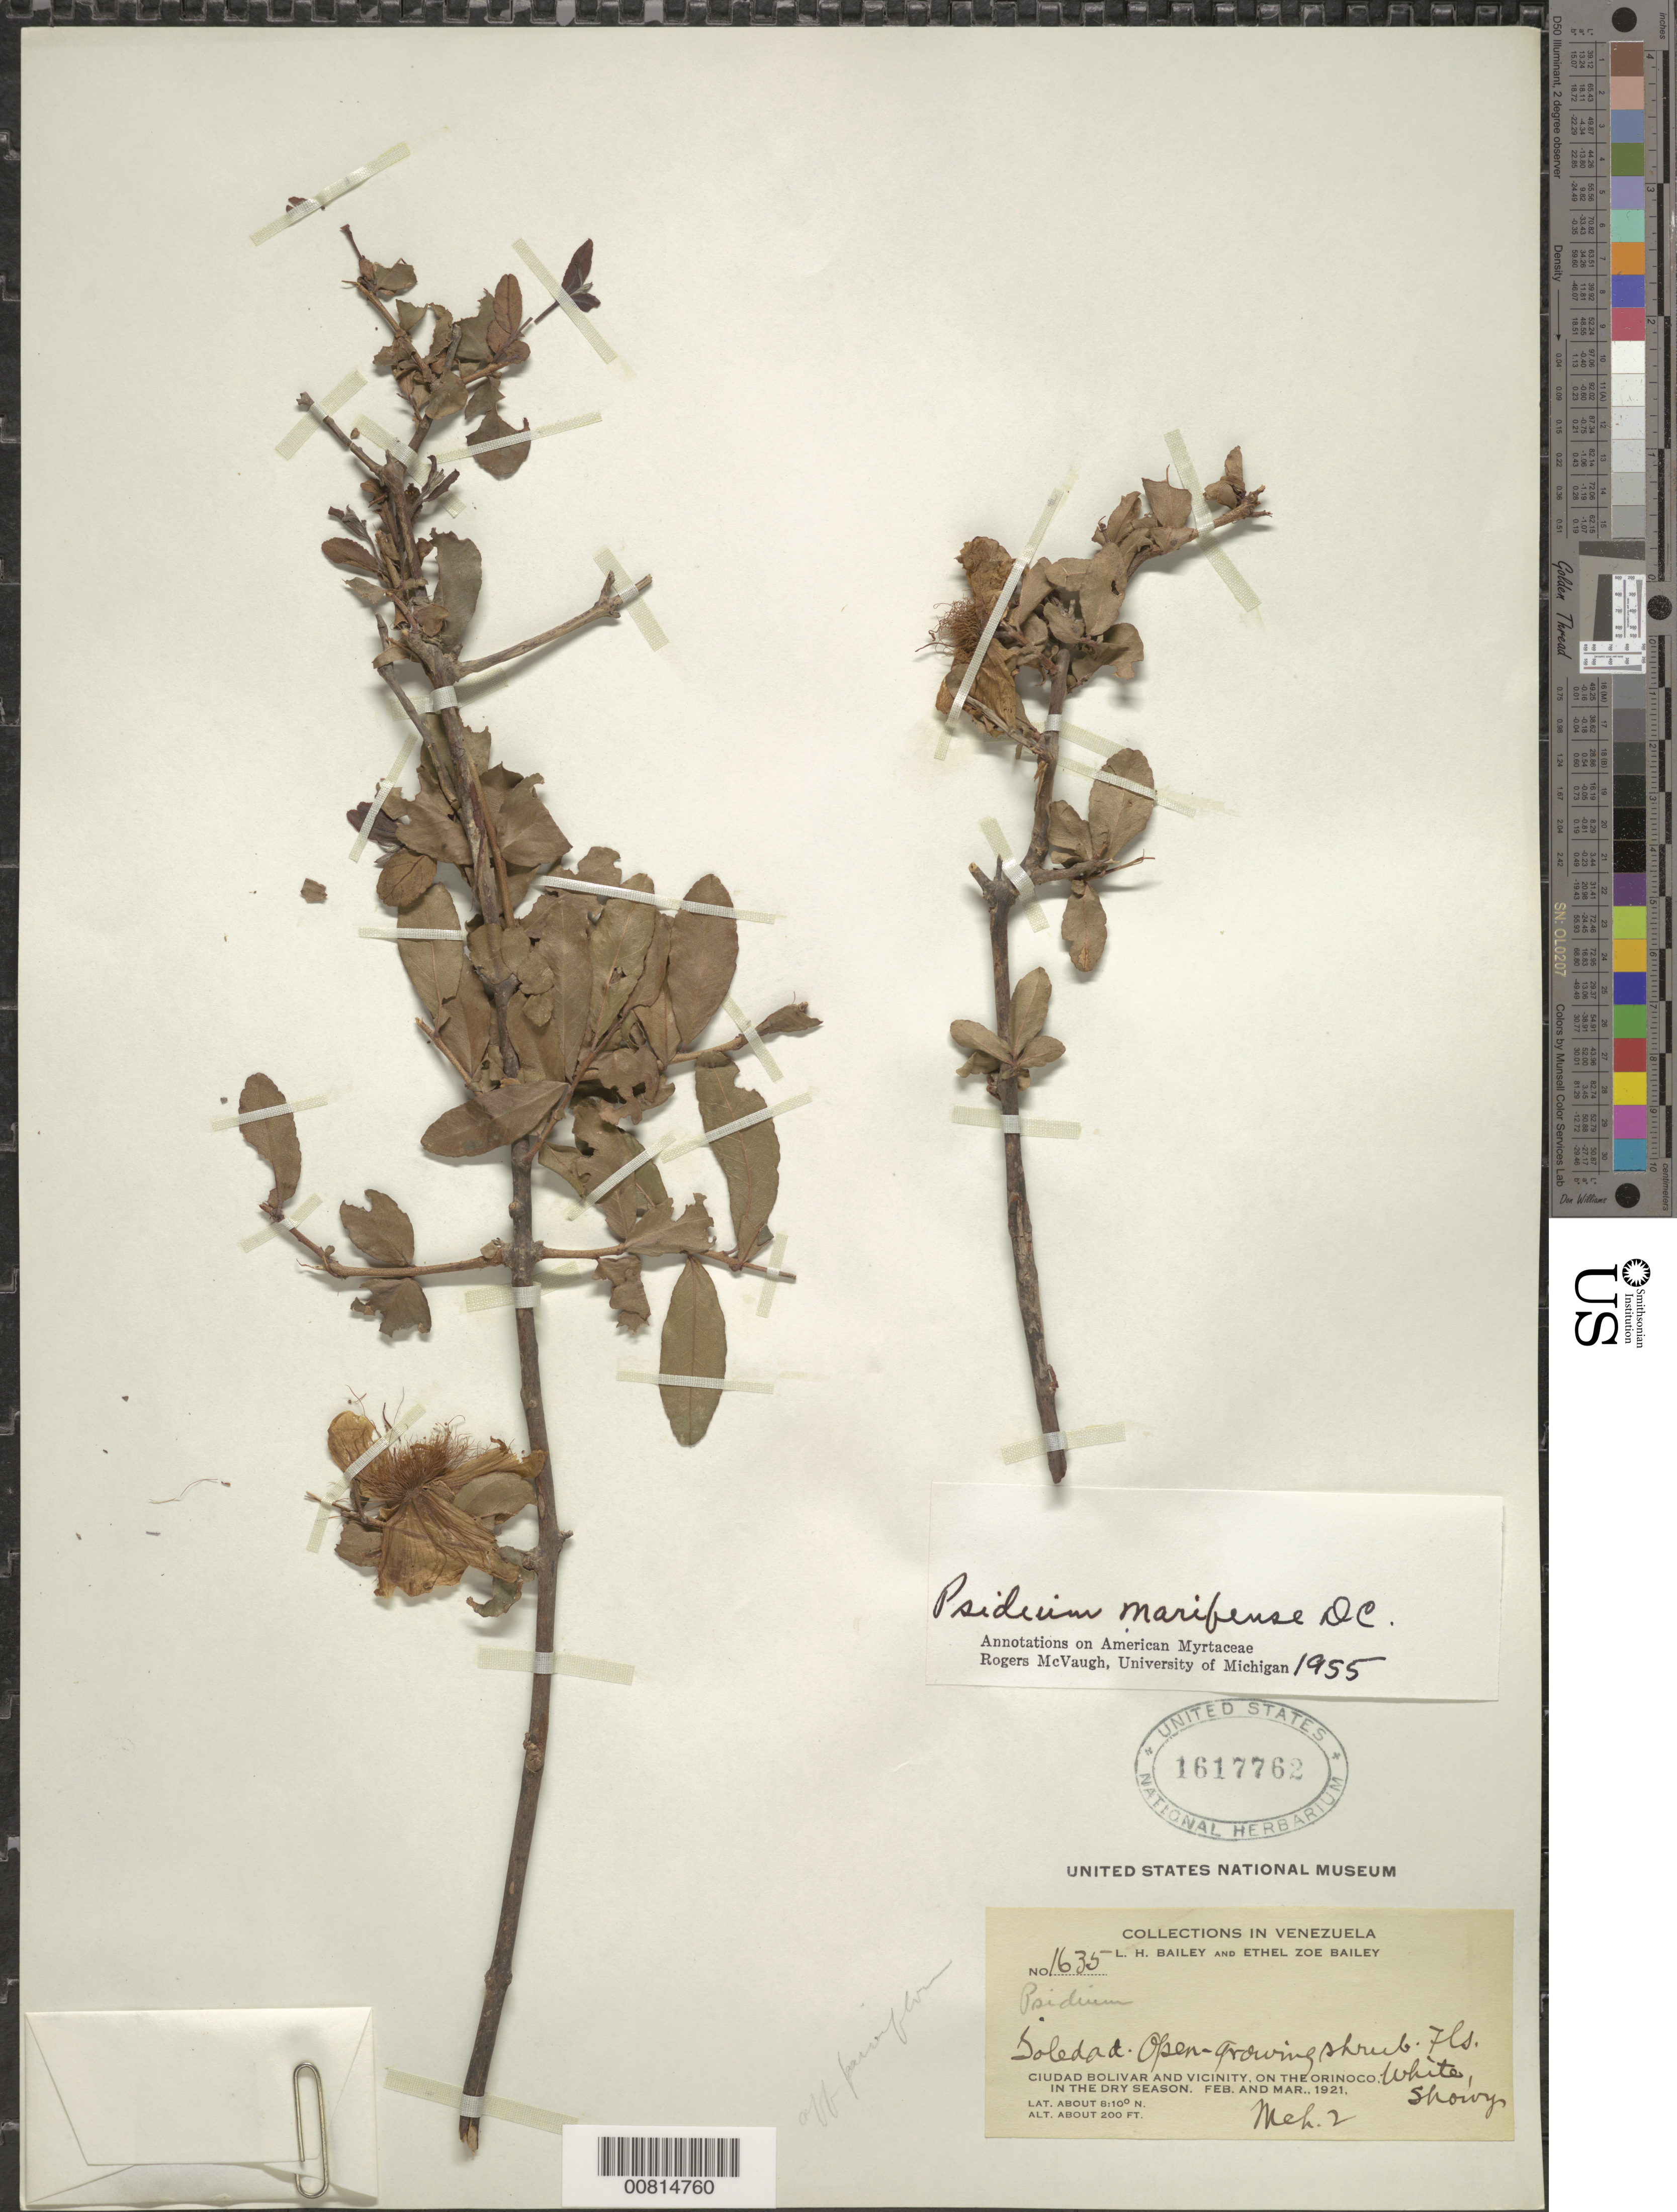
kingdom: Plantae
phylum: Tracheophyta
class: Magnoliopsida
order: Myrtales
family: Myrtaceae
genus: Psidium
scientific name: Psidium maribense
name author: DC.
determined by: McVaugh, R.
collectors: L. H. Bailey & E. Z. Bailey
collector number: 1635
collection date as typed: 2-Mar-21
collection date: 1921-03-02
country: Venezuela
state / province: Bolívar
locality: Ciudad Bolívar and vicinity, Orinoco R., Soledad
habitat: Dry season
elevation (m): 61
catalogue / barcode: US 1617762